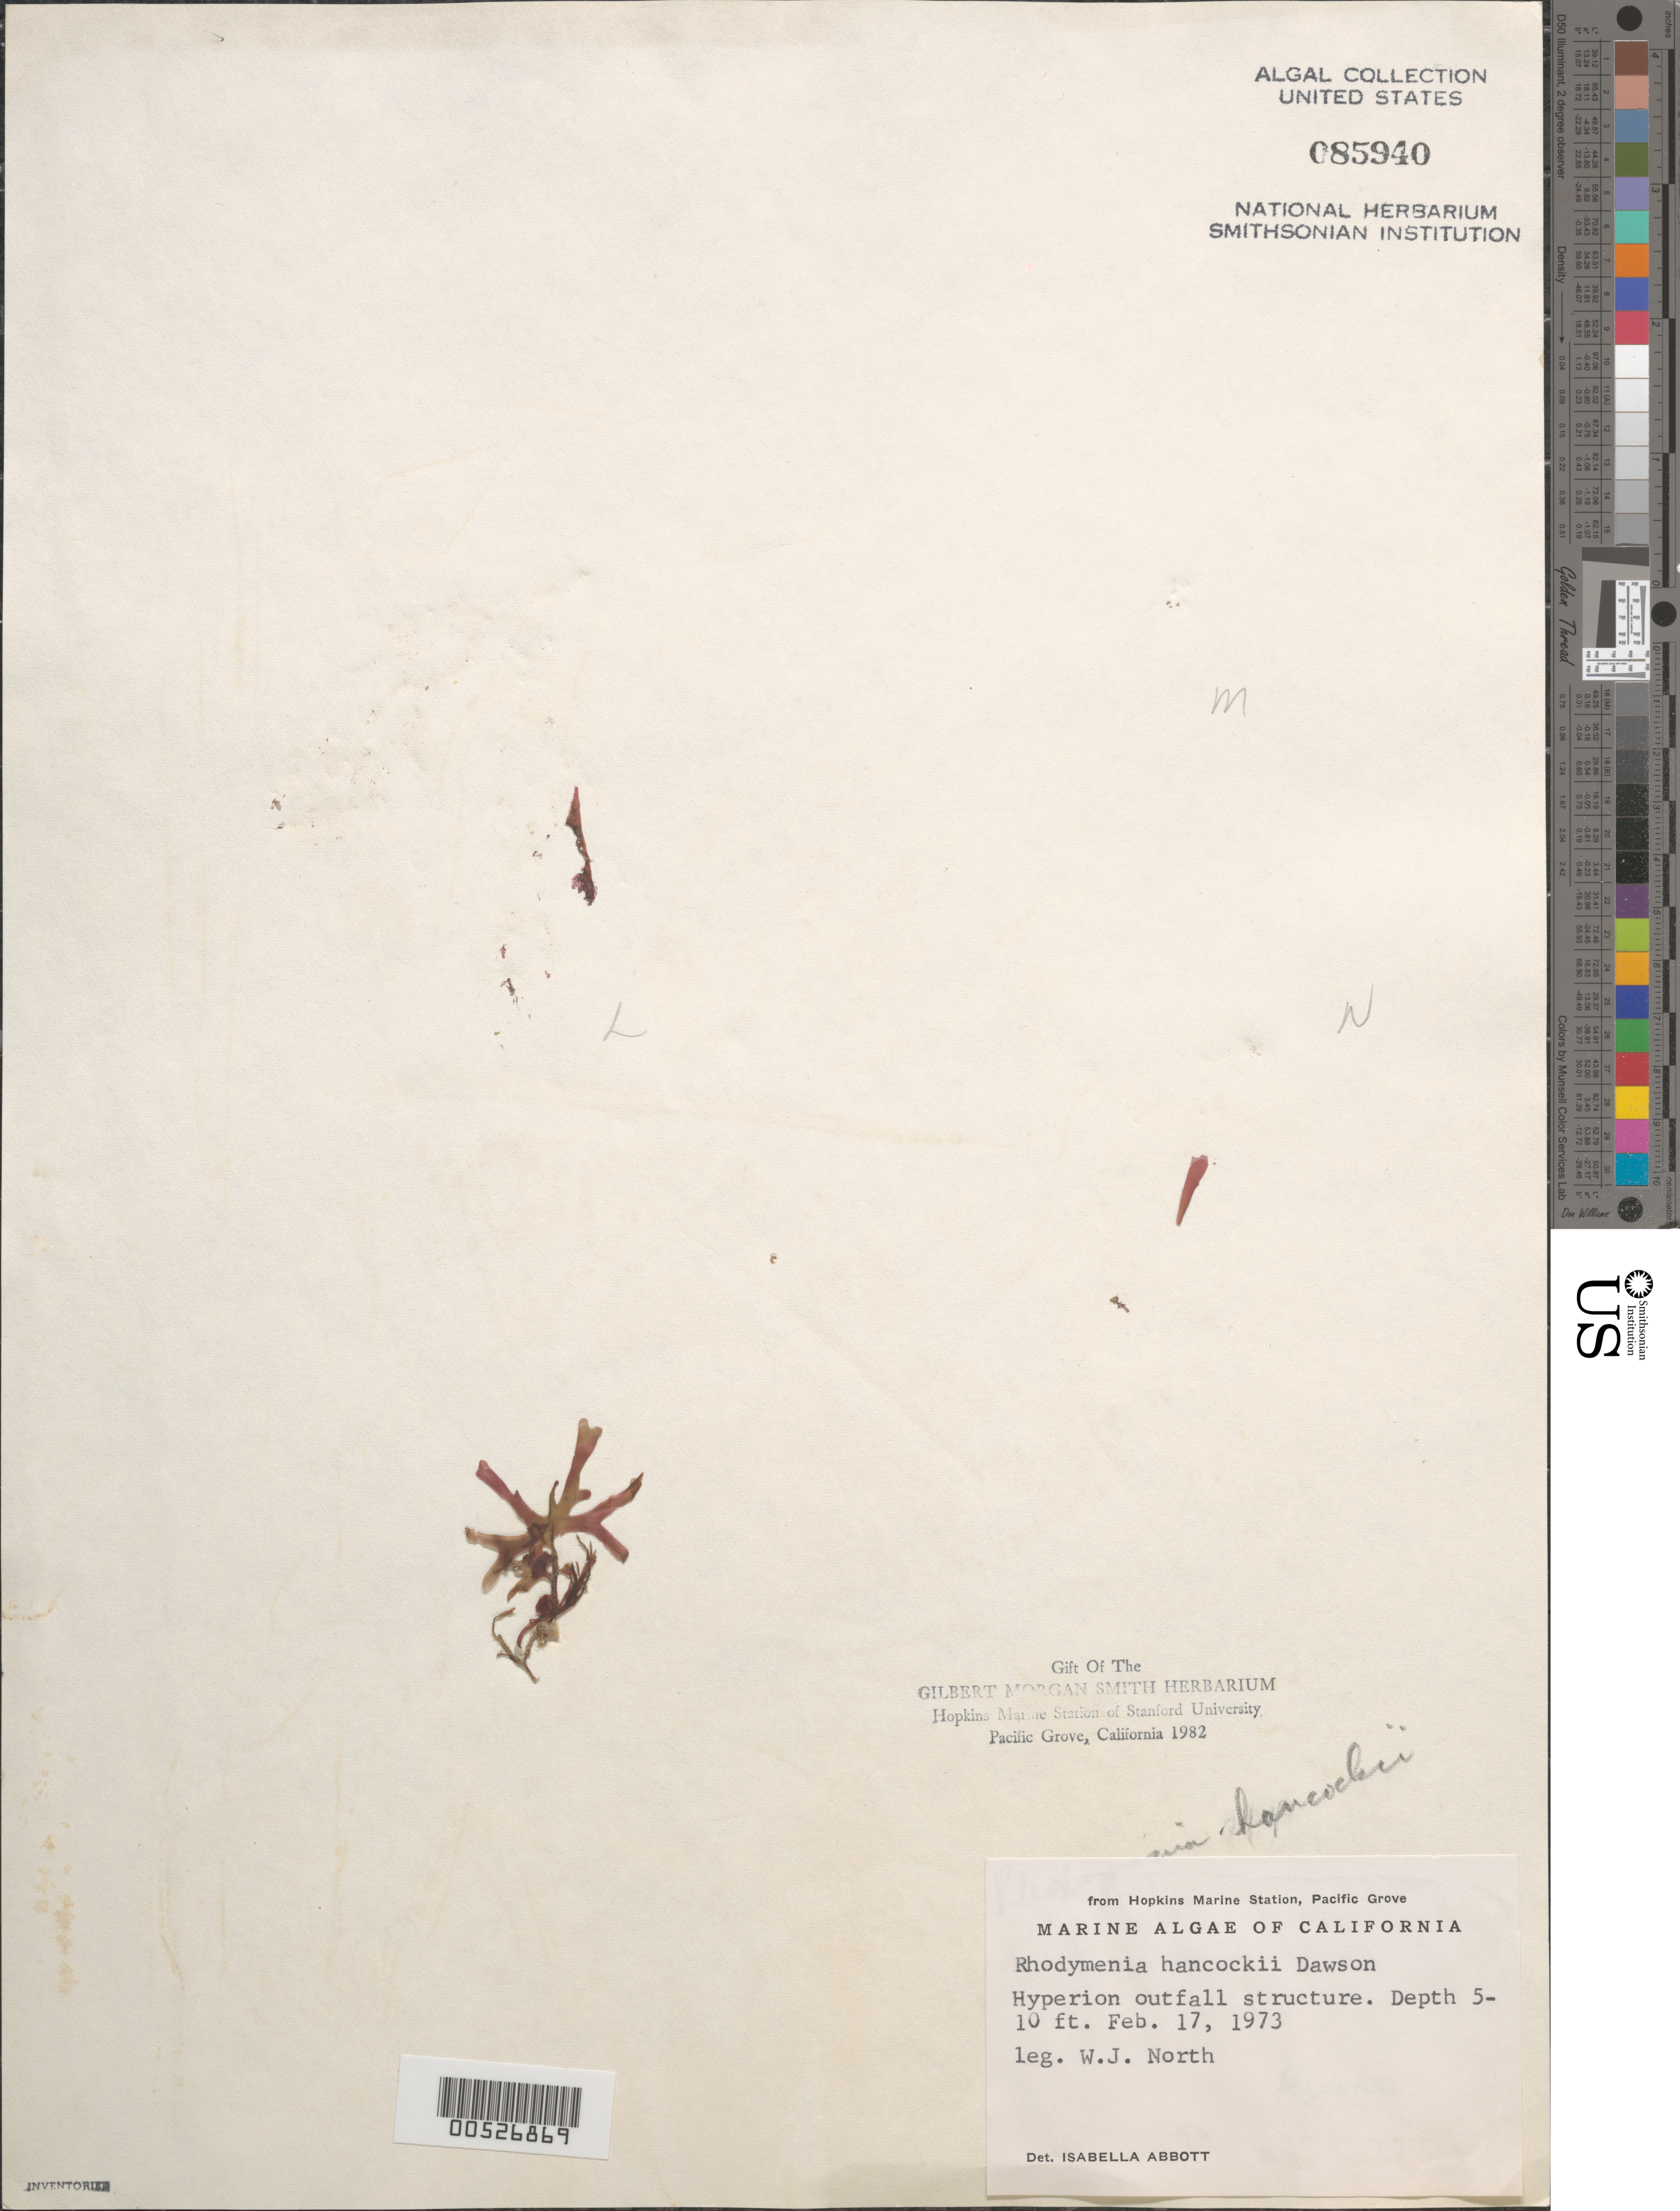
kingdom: Plantae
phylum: Rhodophyta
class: Florideophyceae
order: Rhodymeniales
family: Rhodymeniaceae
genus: Rhodymenia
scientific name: Rhodymenia hancockii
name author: E.Y. Dawson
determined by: Abbott, Isabella A.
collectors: W. North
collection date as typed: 17 Feb 1973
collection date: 1973-02-17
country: United States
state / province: California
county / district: Los Angeles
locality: Hyperion Outfall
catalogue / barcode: US 85940